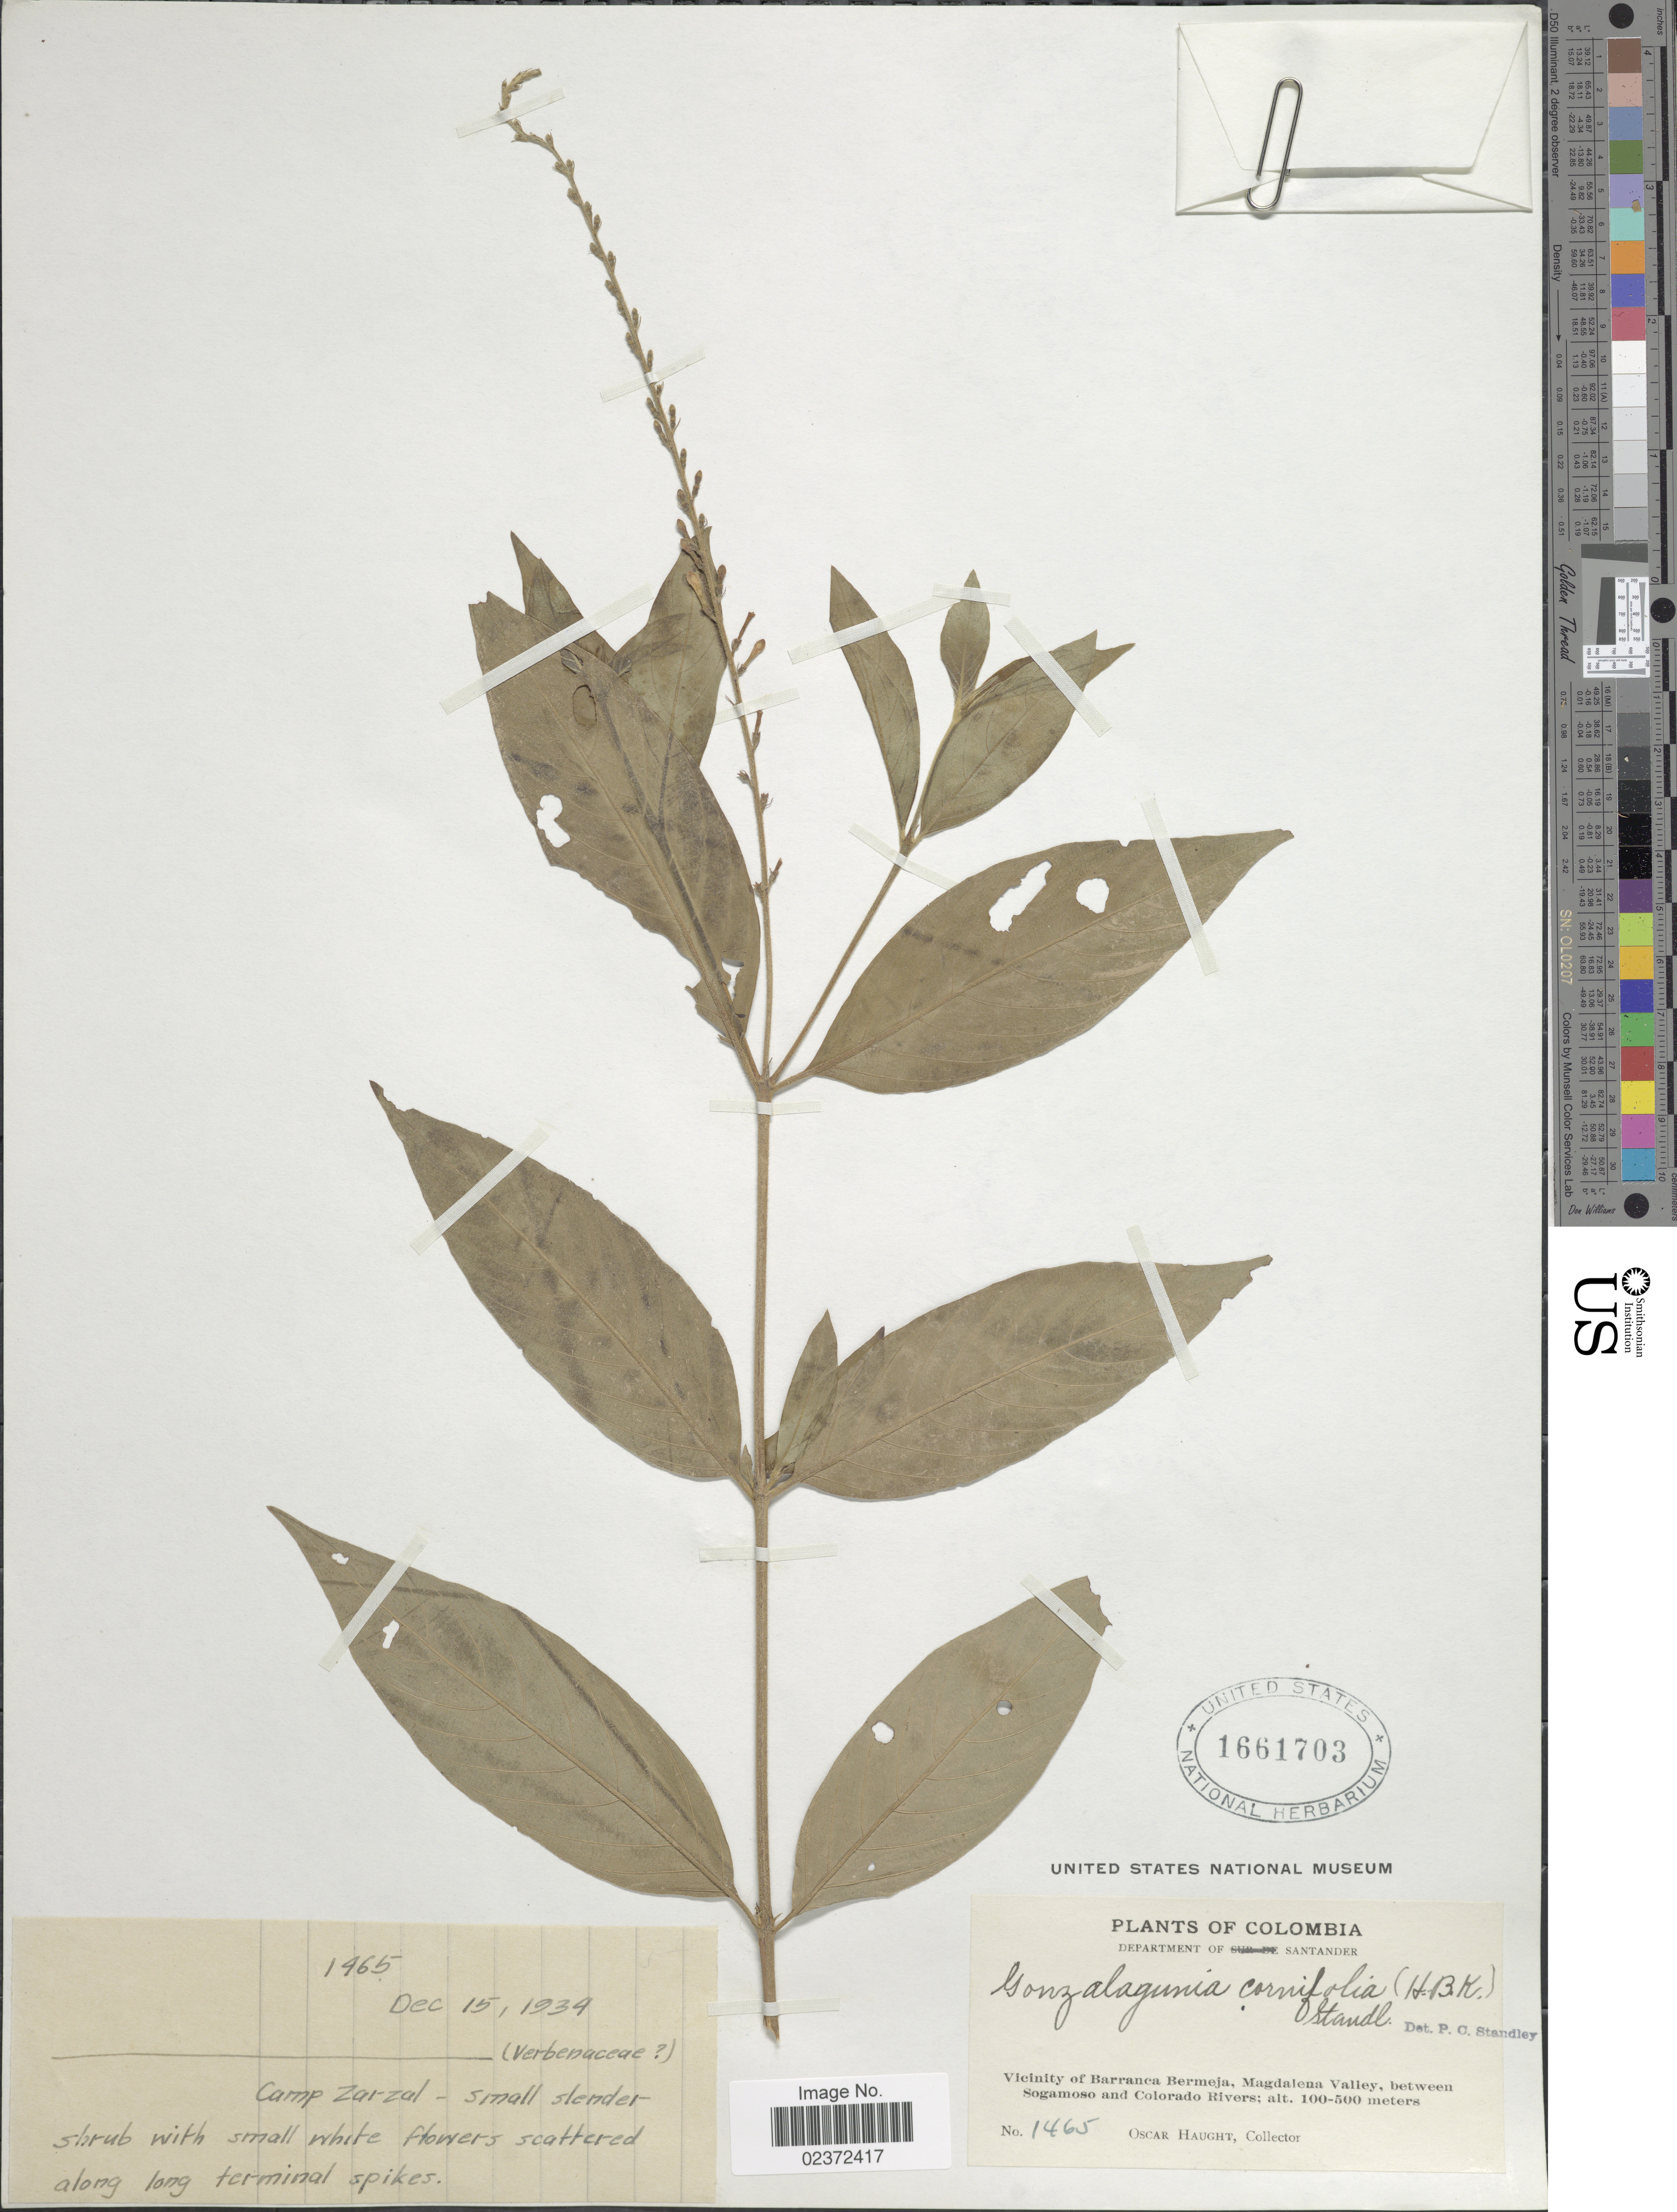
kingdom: Plantae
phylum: Tracheophyta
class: Magnoliopsida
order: Gentianales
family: Rubiaceae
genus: Gonzalagunia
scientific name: Gonzalagunia cornifolia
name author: (Kunth) Standl.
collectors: O. Haught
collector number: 1465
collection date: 1934-12-15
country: Colombia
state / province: Santander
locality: Vicinity of Barranca Bermeja, Magdalena Valley, between Sogamoso and Colorado River, Camp Zarzal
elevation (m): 100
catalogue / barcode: US 1661703